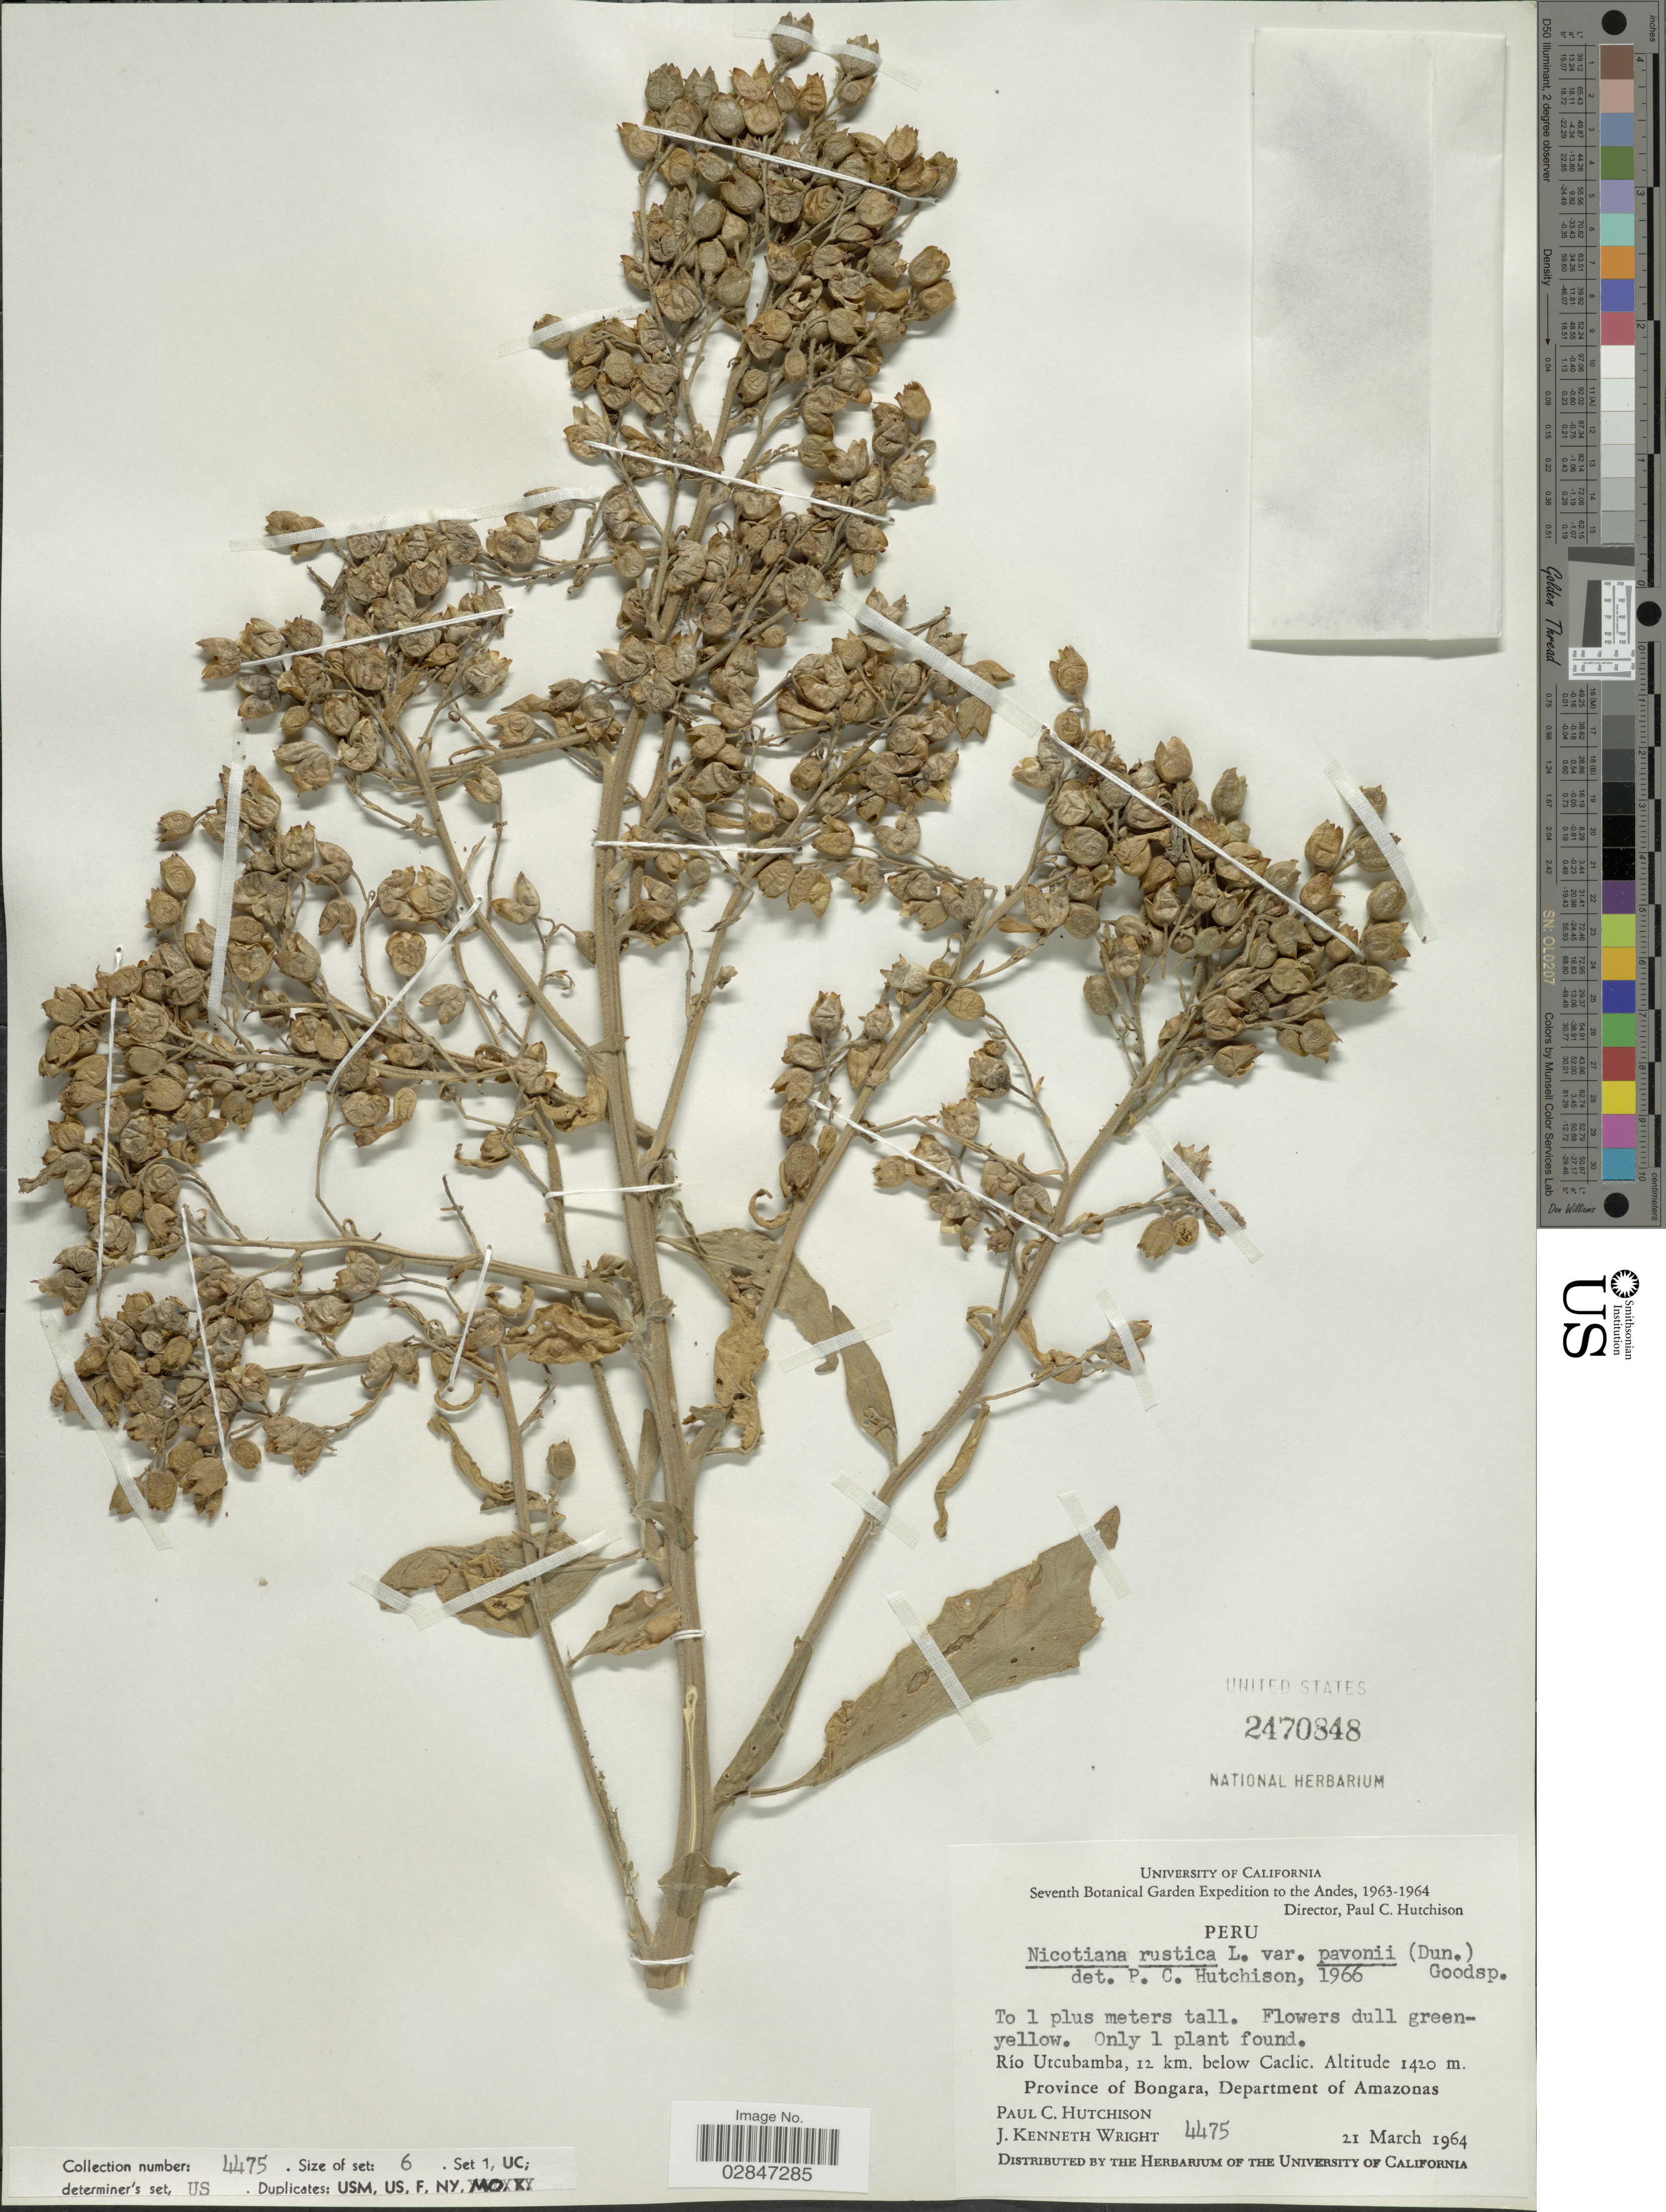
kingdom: Plantae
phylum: Tracheophyta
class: Magnoliopsida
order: Solanales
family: Solanaceae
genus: Nicotiana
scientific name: Nicotiana rustica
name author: L.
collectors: P. C. Hutchison & J. K. Wright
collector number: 4475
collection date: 1964-03-21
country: Peru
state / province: Amazonas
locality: Río Utcubamba, 12 km. below Caclic, Province of Bongara, Department of Amazonas, The Andes.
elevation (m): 1420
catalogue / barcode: US 2470848